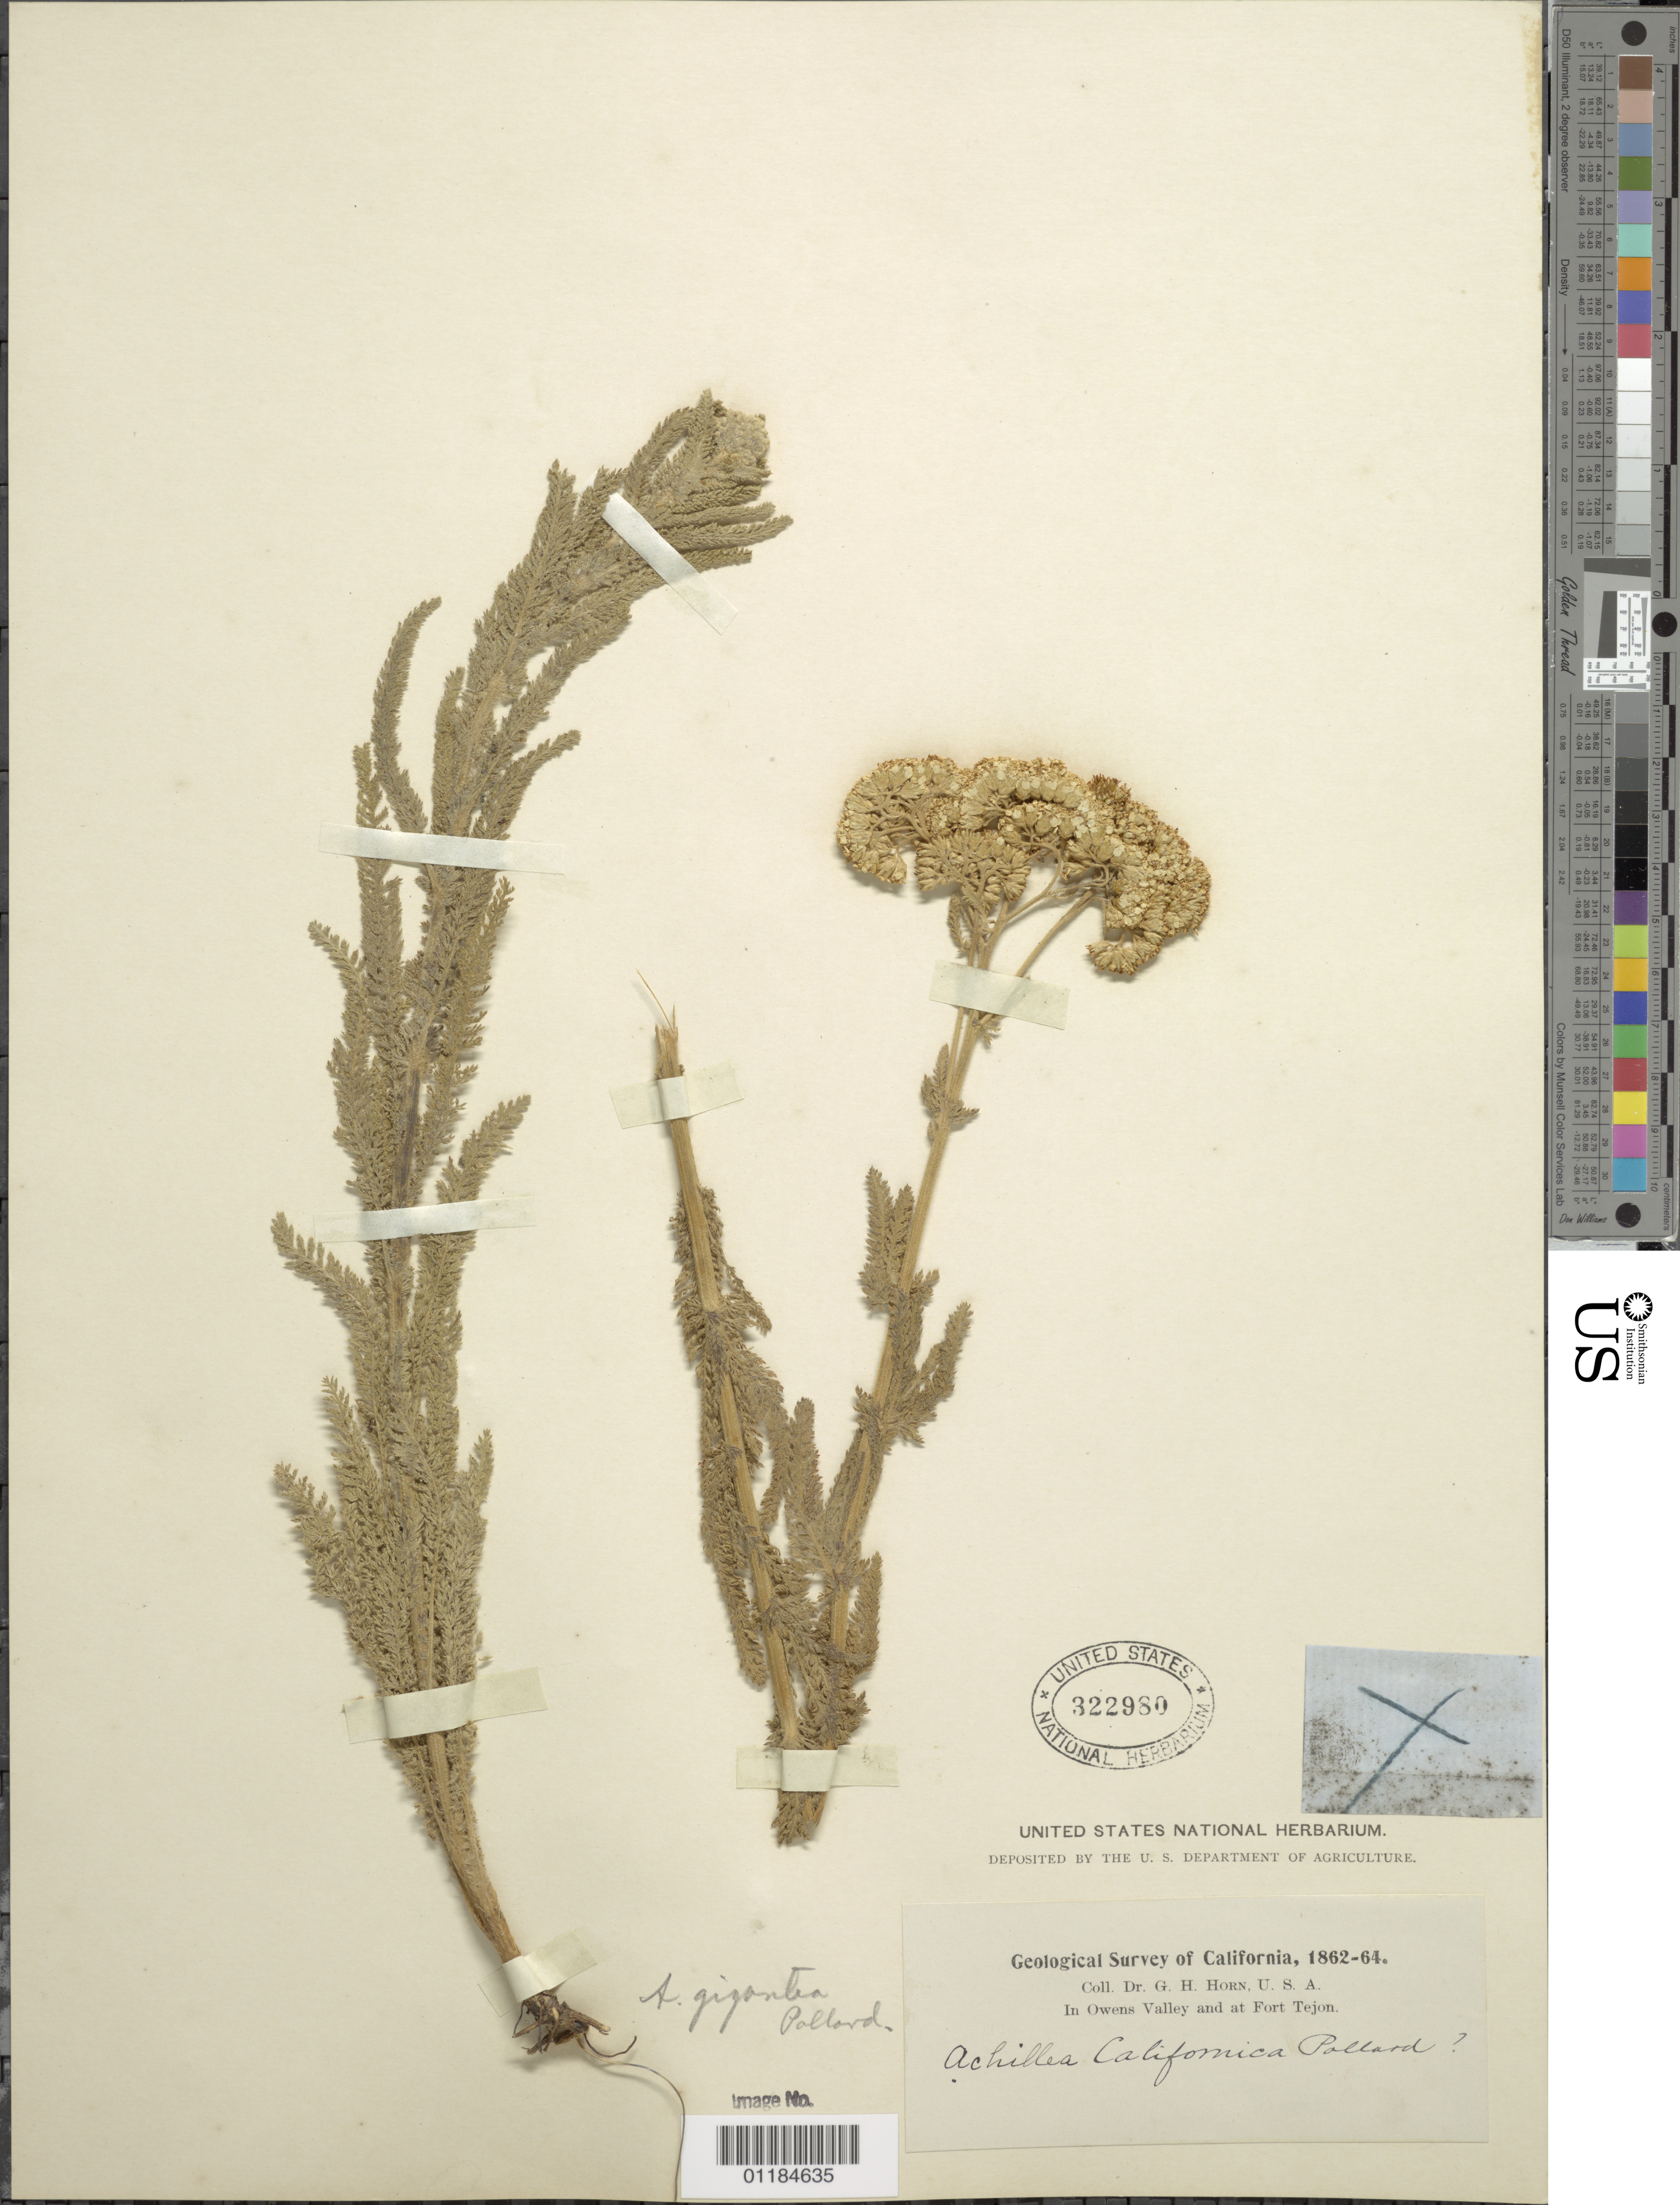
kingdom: Plantae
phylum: Tracheophyta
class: Magnoliopsida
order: Asterales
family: Asteraceae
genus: Achillea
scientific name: Achillea gigantea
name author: Pollard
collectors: G. Horn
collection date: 1862/1864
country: United States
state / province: California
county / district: Kern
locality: In Owens Valley and at fort Tejon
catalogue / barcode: US 322980